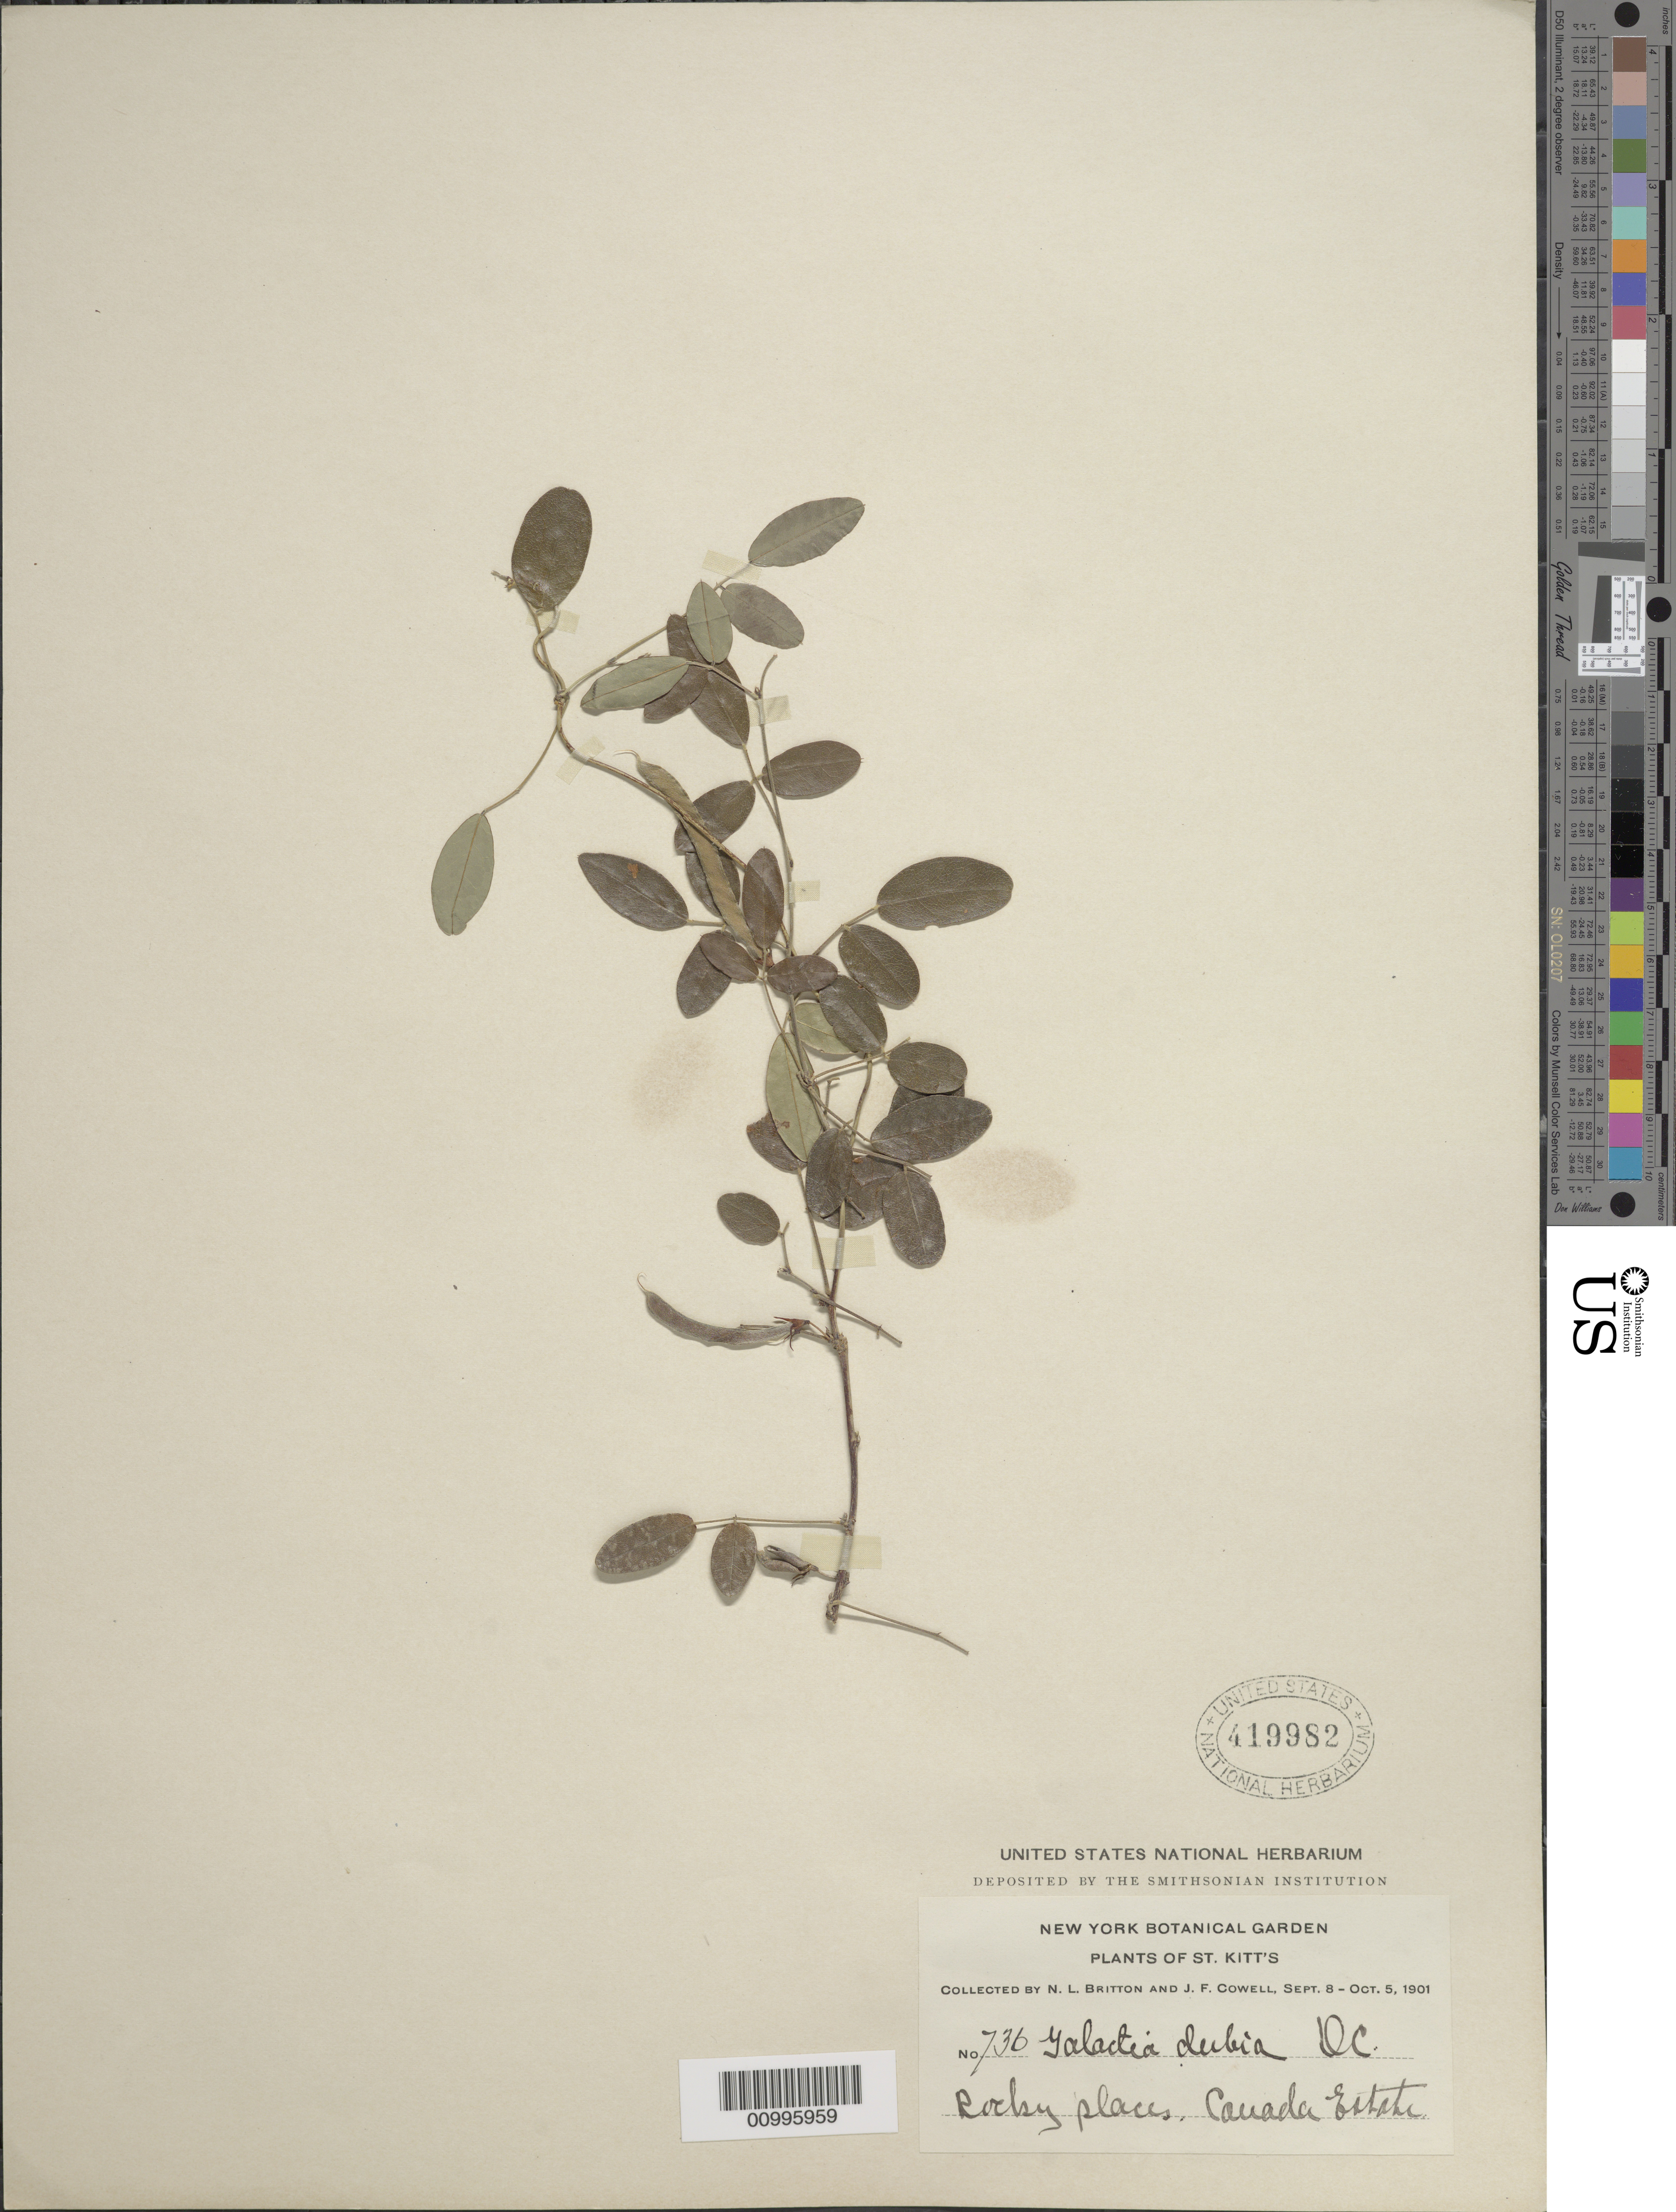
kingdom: Plantae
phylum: Tracheophyta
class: Magnoliopsida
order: Fabales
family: Fabaceae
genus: Galactia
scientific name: Galactia dubia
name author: DC.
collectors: N. Britton & J. F. Cowell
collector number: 736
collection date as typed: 08 Sep 1901 to 05 Oct 1901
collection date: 1901-09-08/1901-10-05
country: St. Christopher-Nevis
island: St. Christopher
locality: Rocky places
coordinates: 0 N, 0 E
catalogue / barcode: US 419982